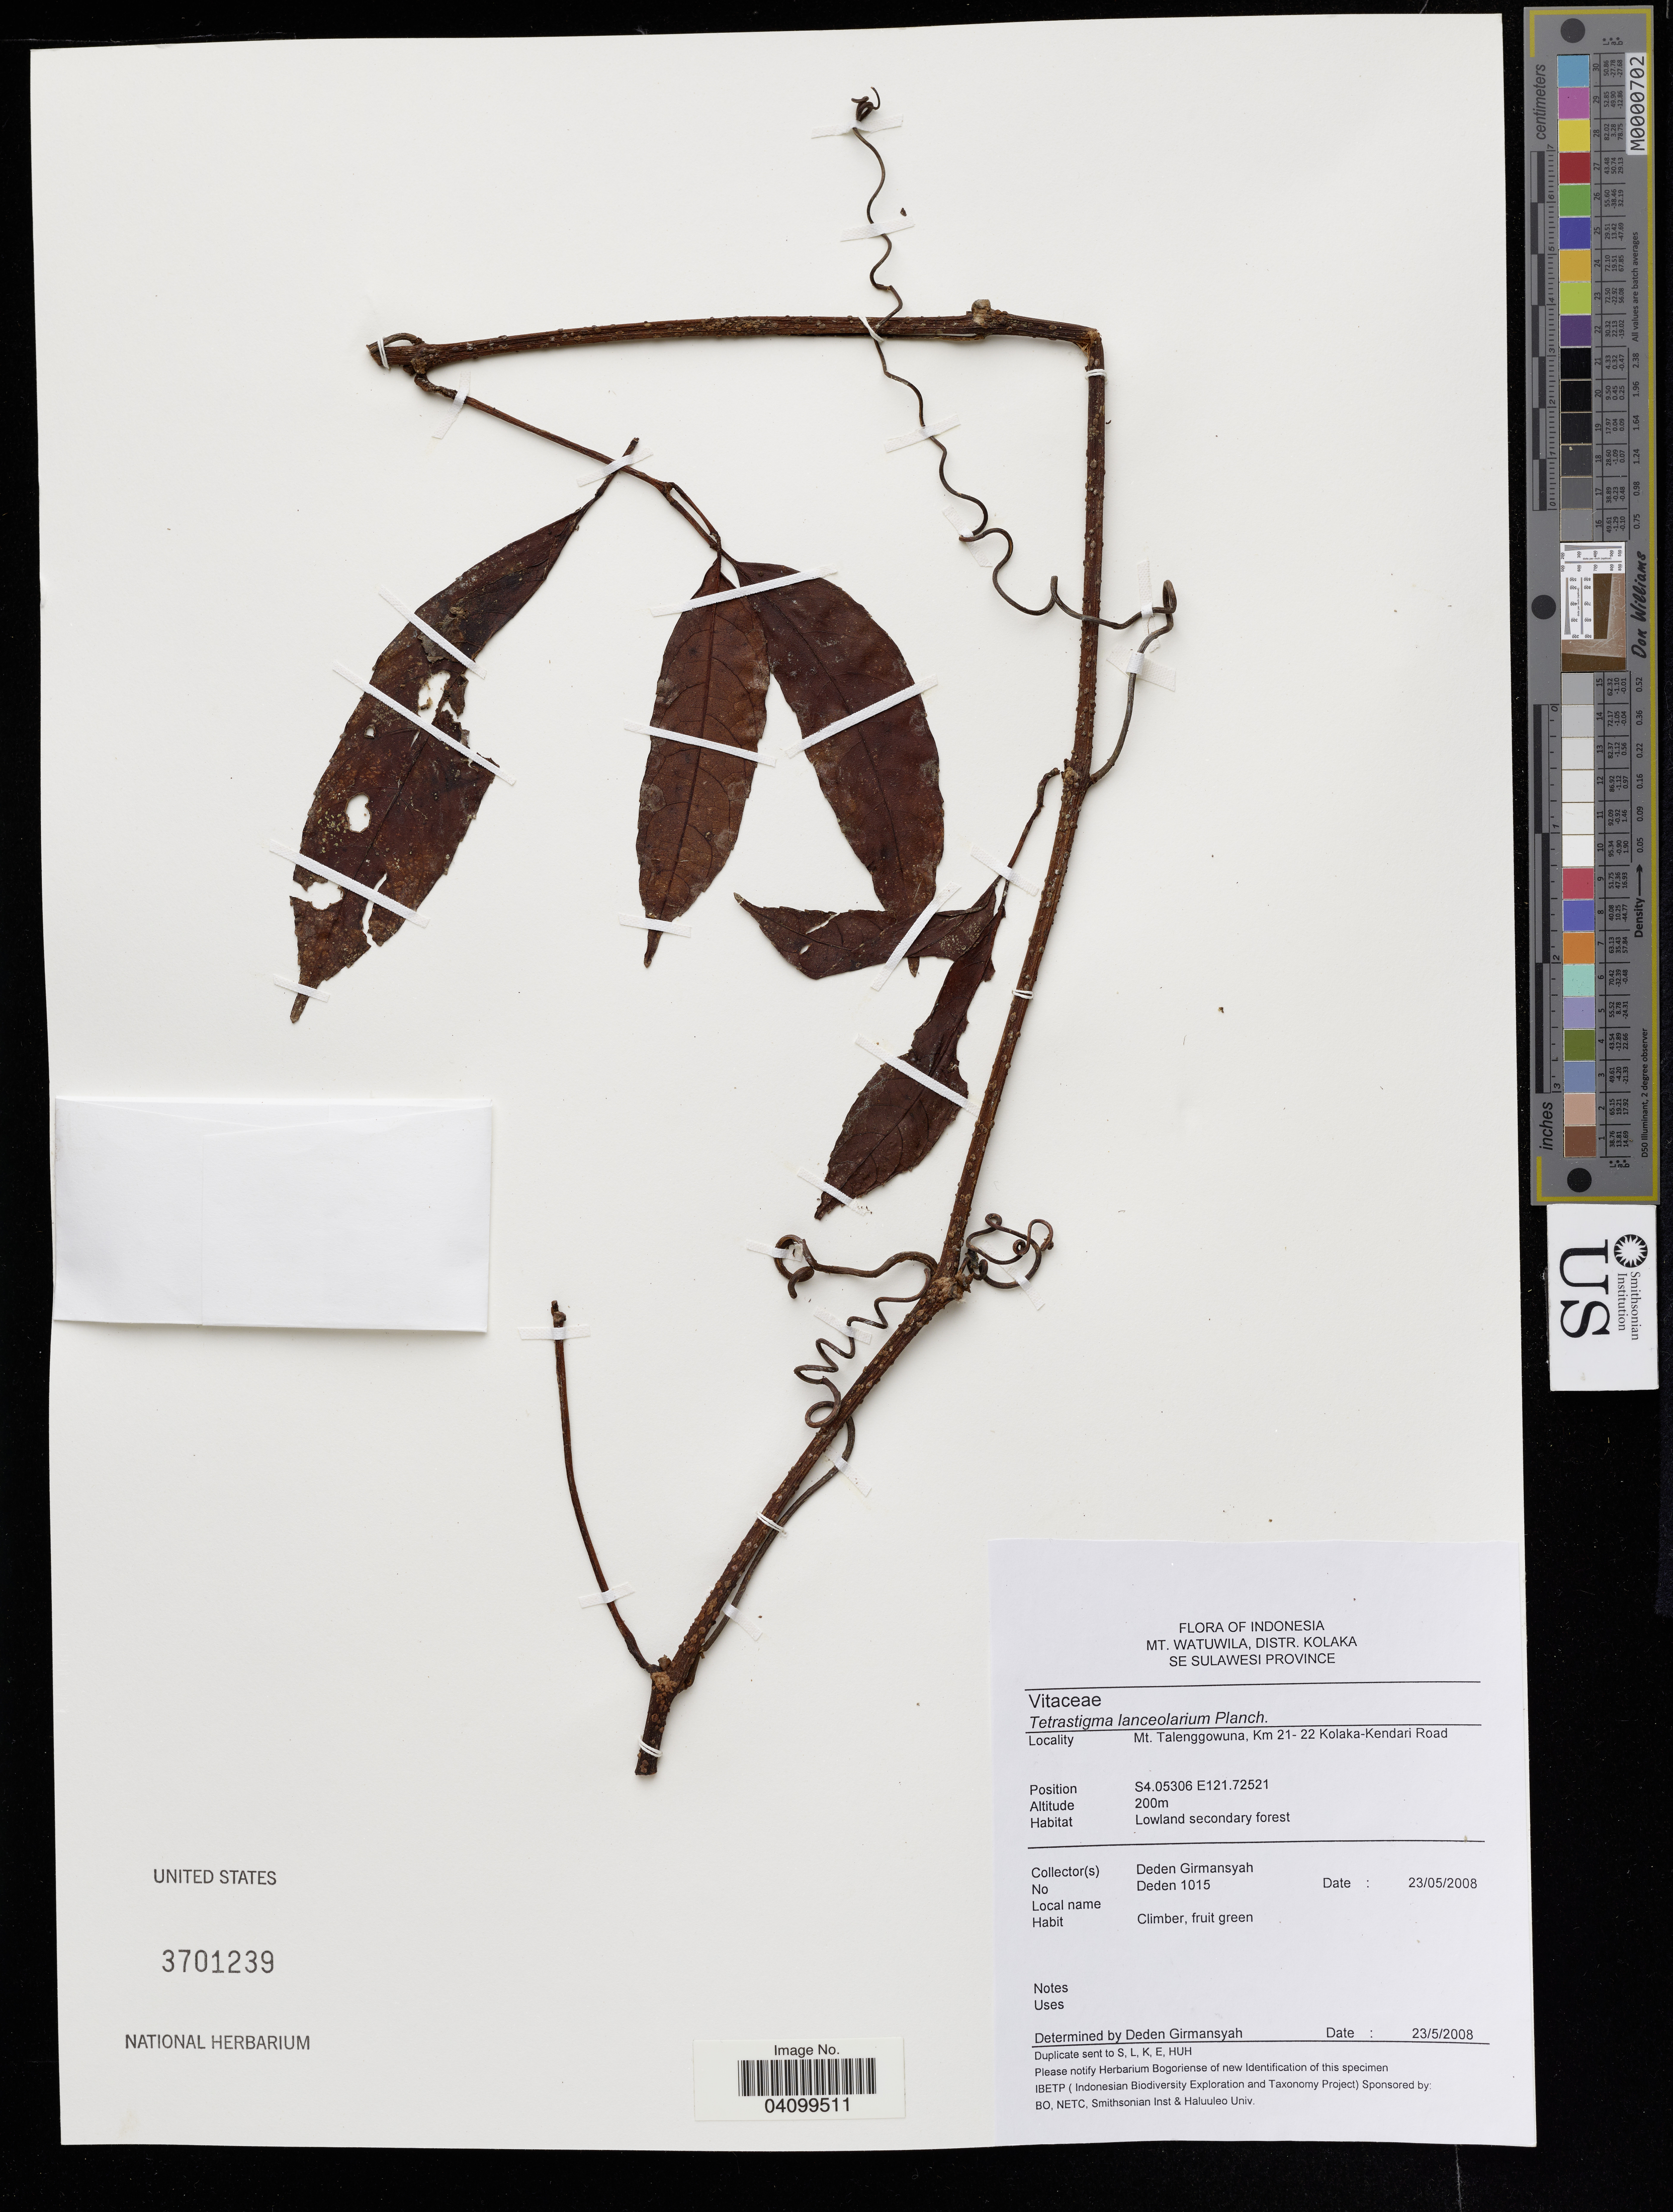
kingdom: Plantae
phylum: Tracheophyta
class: Magnoliopsida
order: Vitales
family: Vitaceae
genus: Tetrastigma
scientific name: Tetrastigma lanceolarium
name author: (Roxb.) Planch.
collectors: G. Deden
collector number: Deden 1015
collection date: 2008-05-23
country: Indonesia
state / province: Sulawesi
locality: Mt. Watuwila, Distr. Kolaka, SE Sulawesi Province. Mt. Talenggowuna, Km 21- 22 Kolaka-Kendari Road.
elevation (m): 200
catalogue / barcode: US 3701239